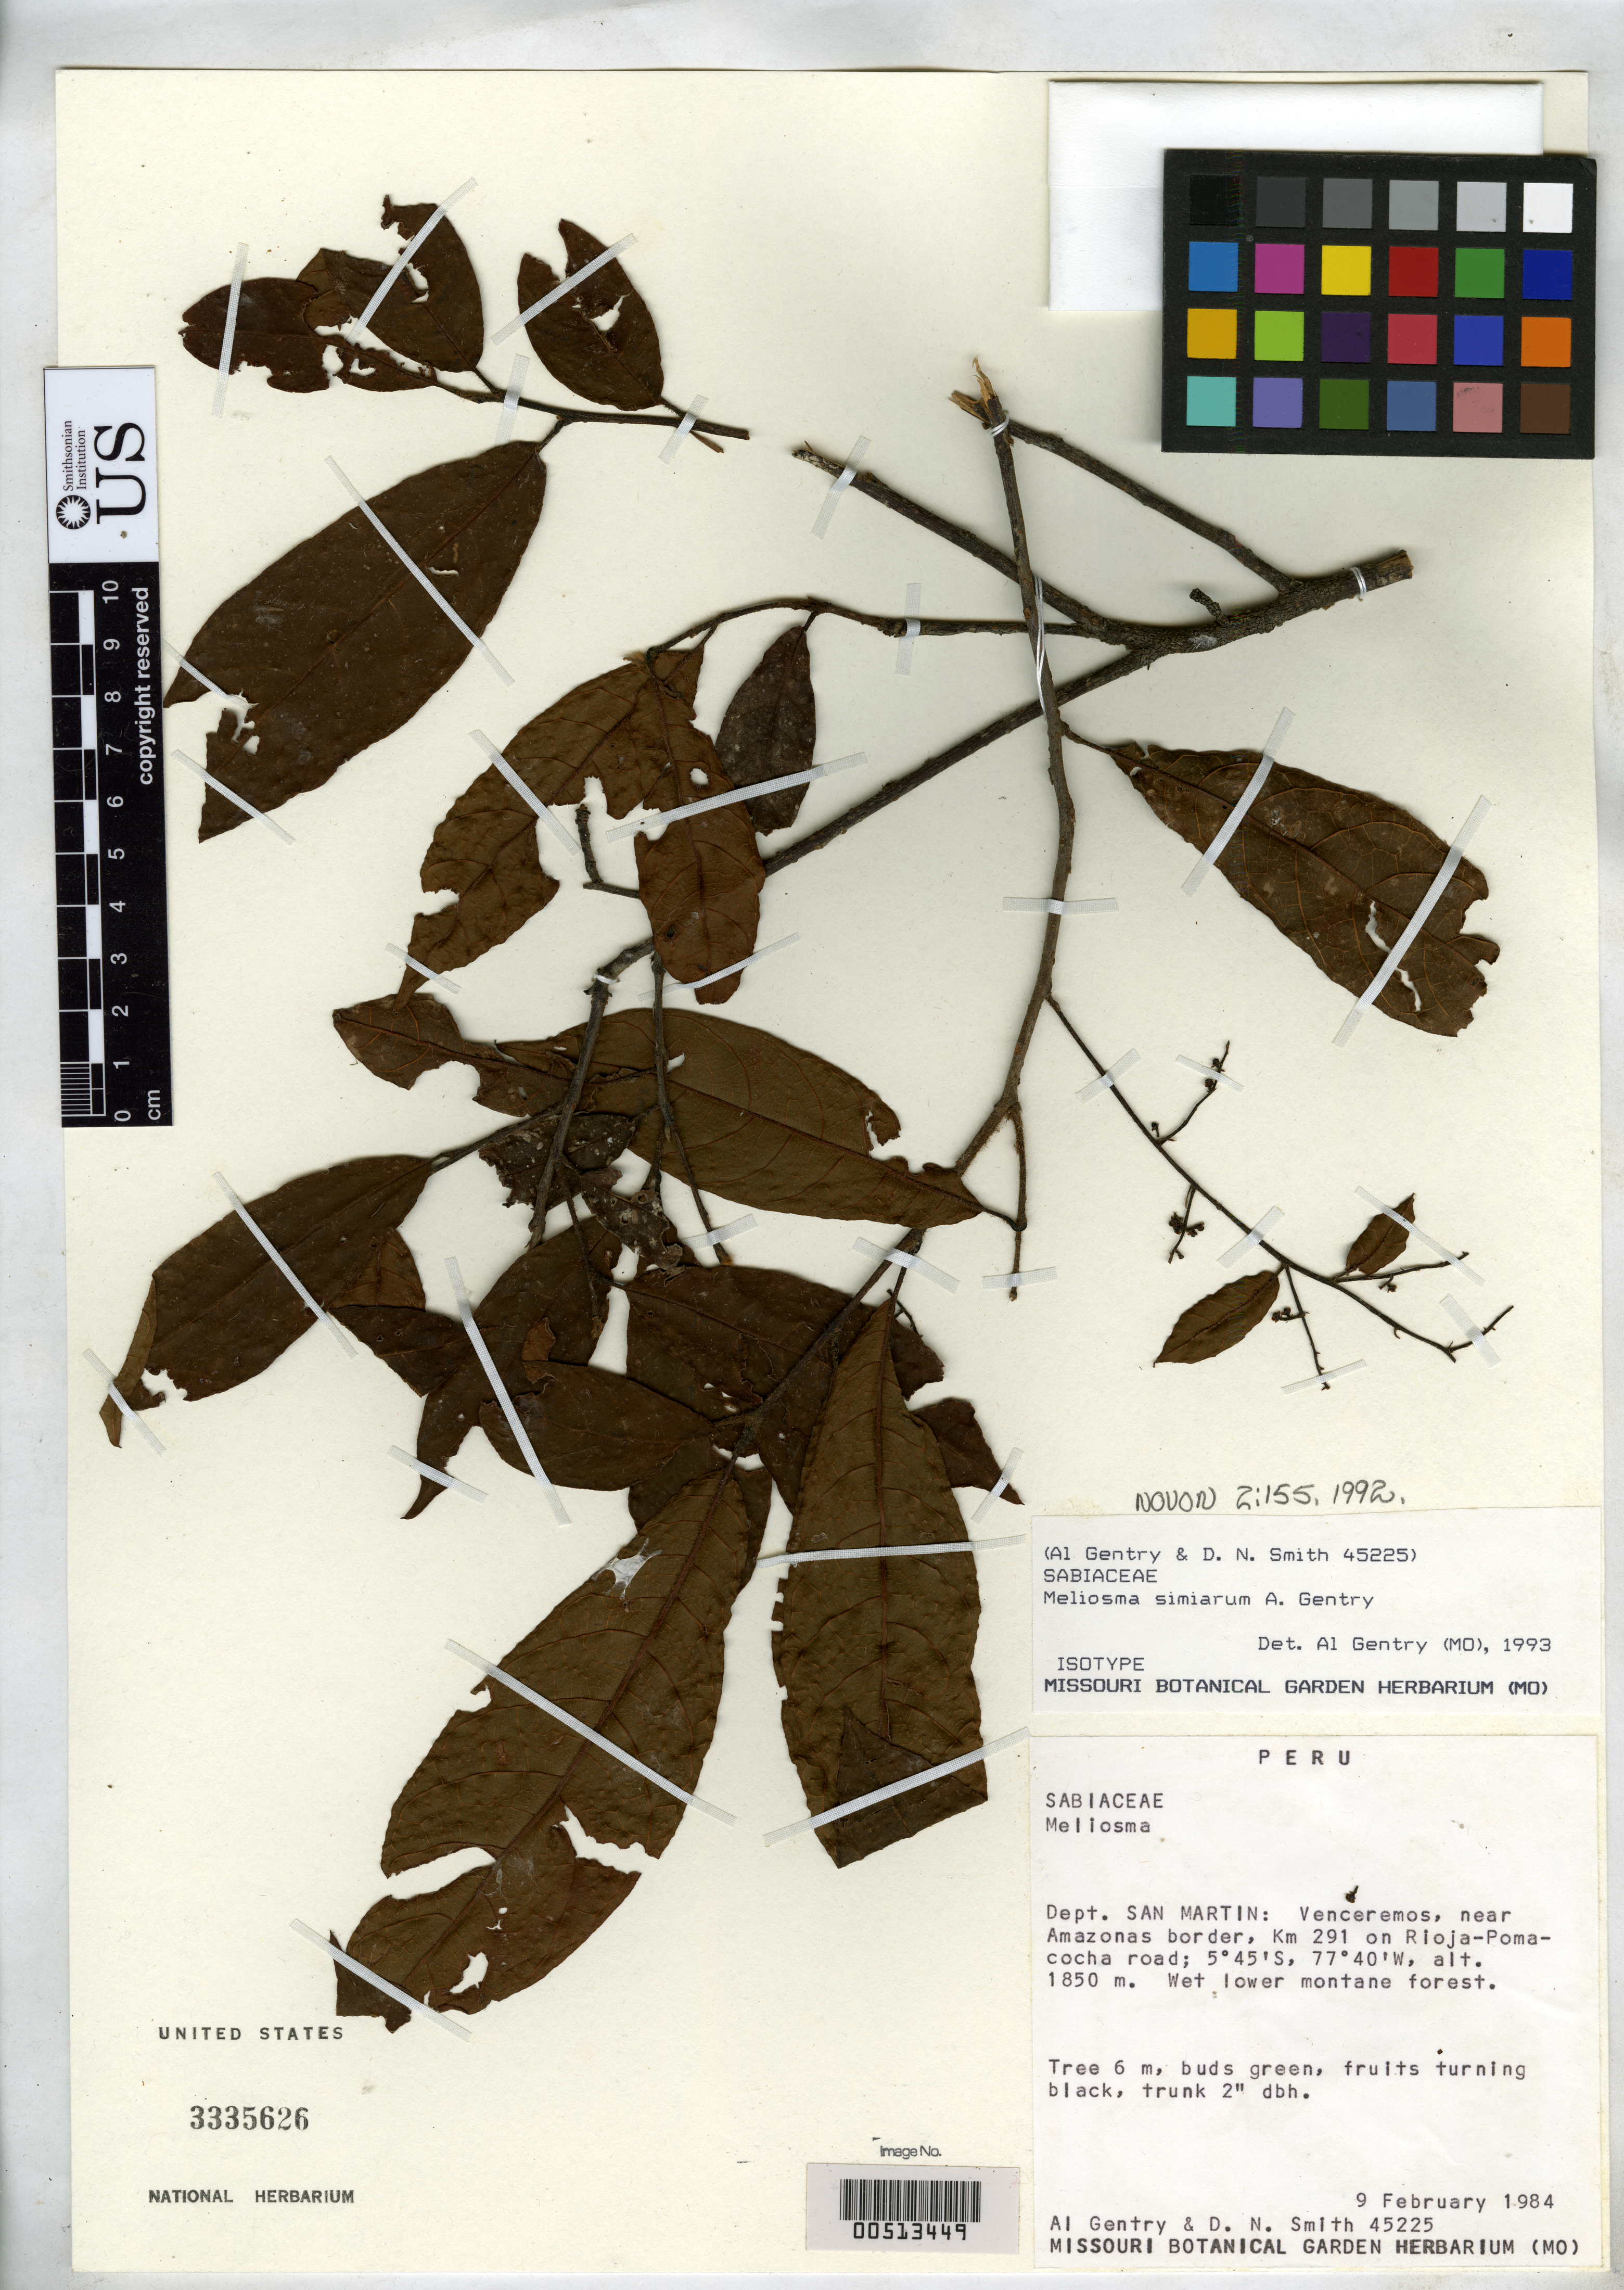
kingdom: Plantae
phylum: Tracheophyta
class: Magnoliopsida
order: Proteales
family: Sabiaceae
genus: Meliosma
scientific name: Meliosma simiarum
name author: A.H. Gentry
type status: Isotype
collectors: A. H. Gentry & D. Smith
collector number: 45225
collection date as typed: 09 Feb 1984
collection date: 1984-02-09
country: Peru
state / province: San Martín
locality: Venceremos, Amazonas border, km 291 on Rio Ja-Pomacocha Road.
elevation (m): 1850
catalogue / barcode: US 3335626